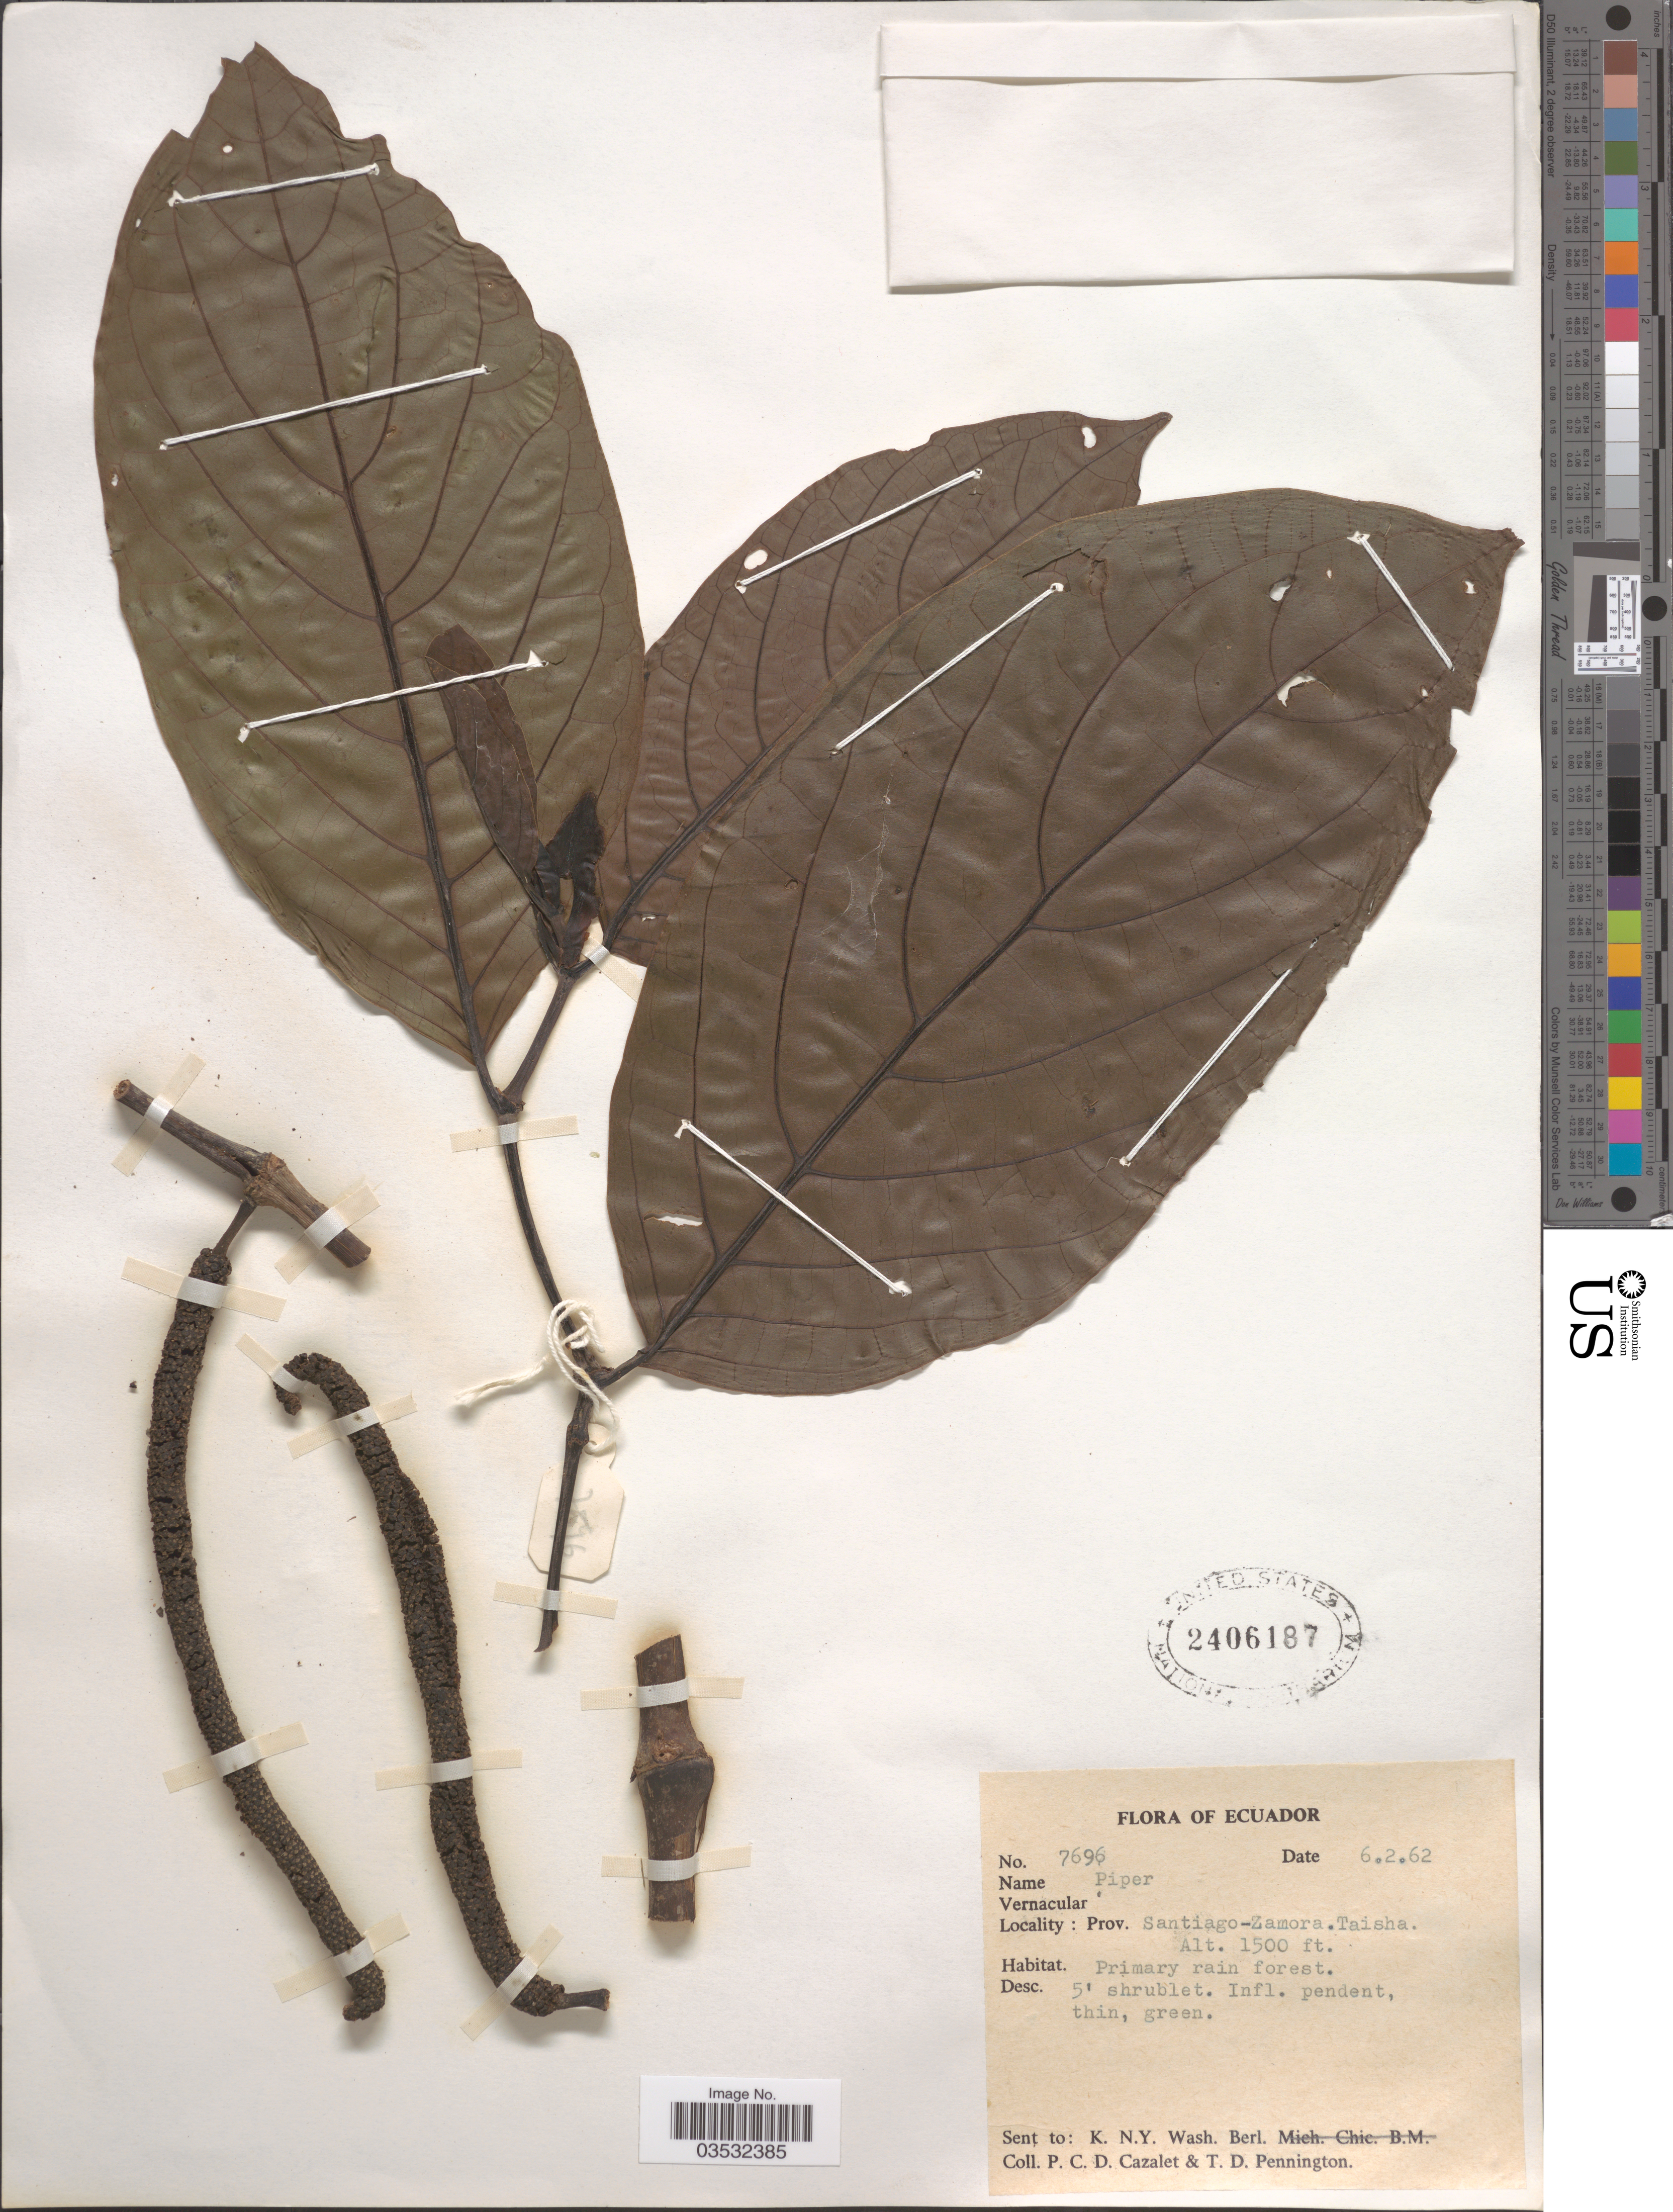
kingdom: Plantae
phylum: Tracheophyta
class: Magnoliopsida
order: Piperales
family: Piperaceae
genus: Piper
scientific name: Piper sp.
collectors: P. C. D. Cazalet & T. D. Pennington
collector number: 7696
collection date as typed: Transcribed d/m/y: 6/2/62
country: Ecuador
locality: Prov. Santiago-Zamora. Taisha.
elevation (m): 457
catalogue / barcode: US 2406187